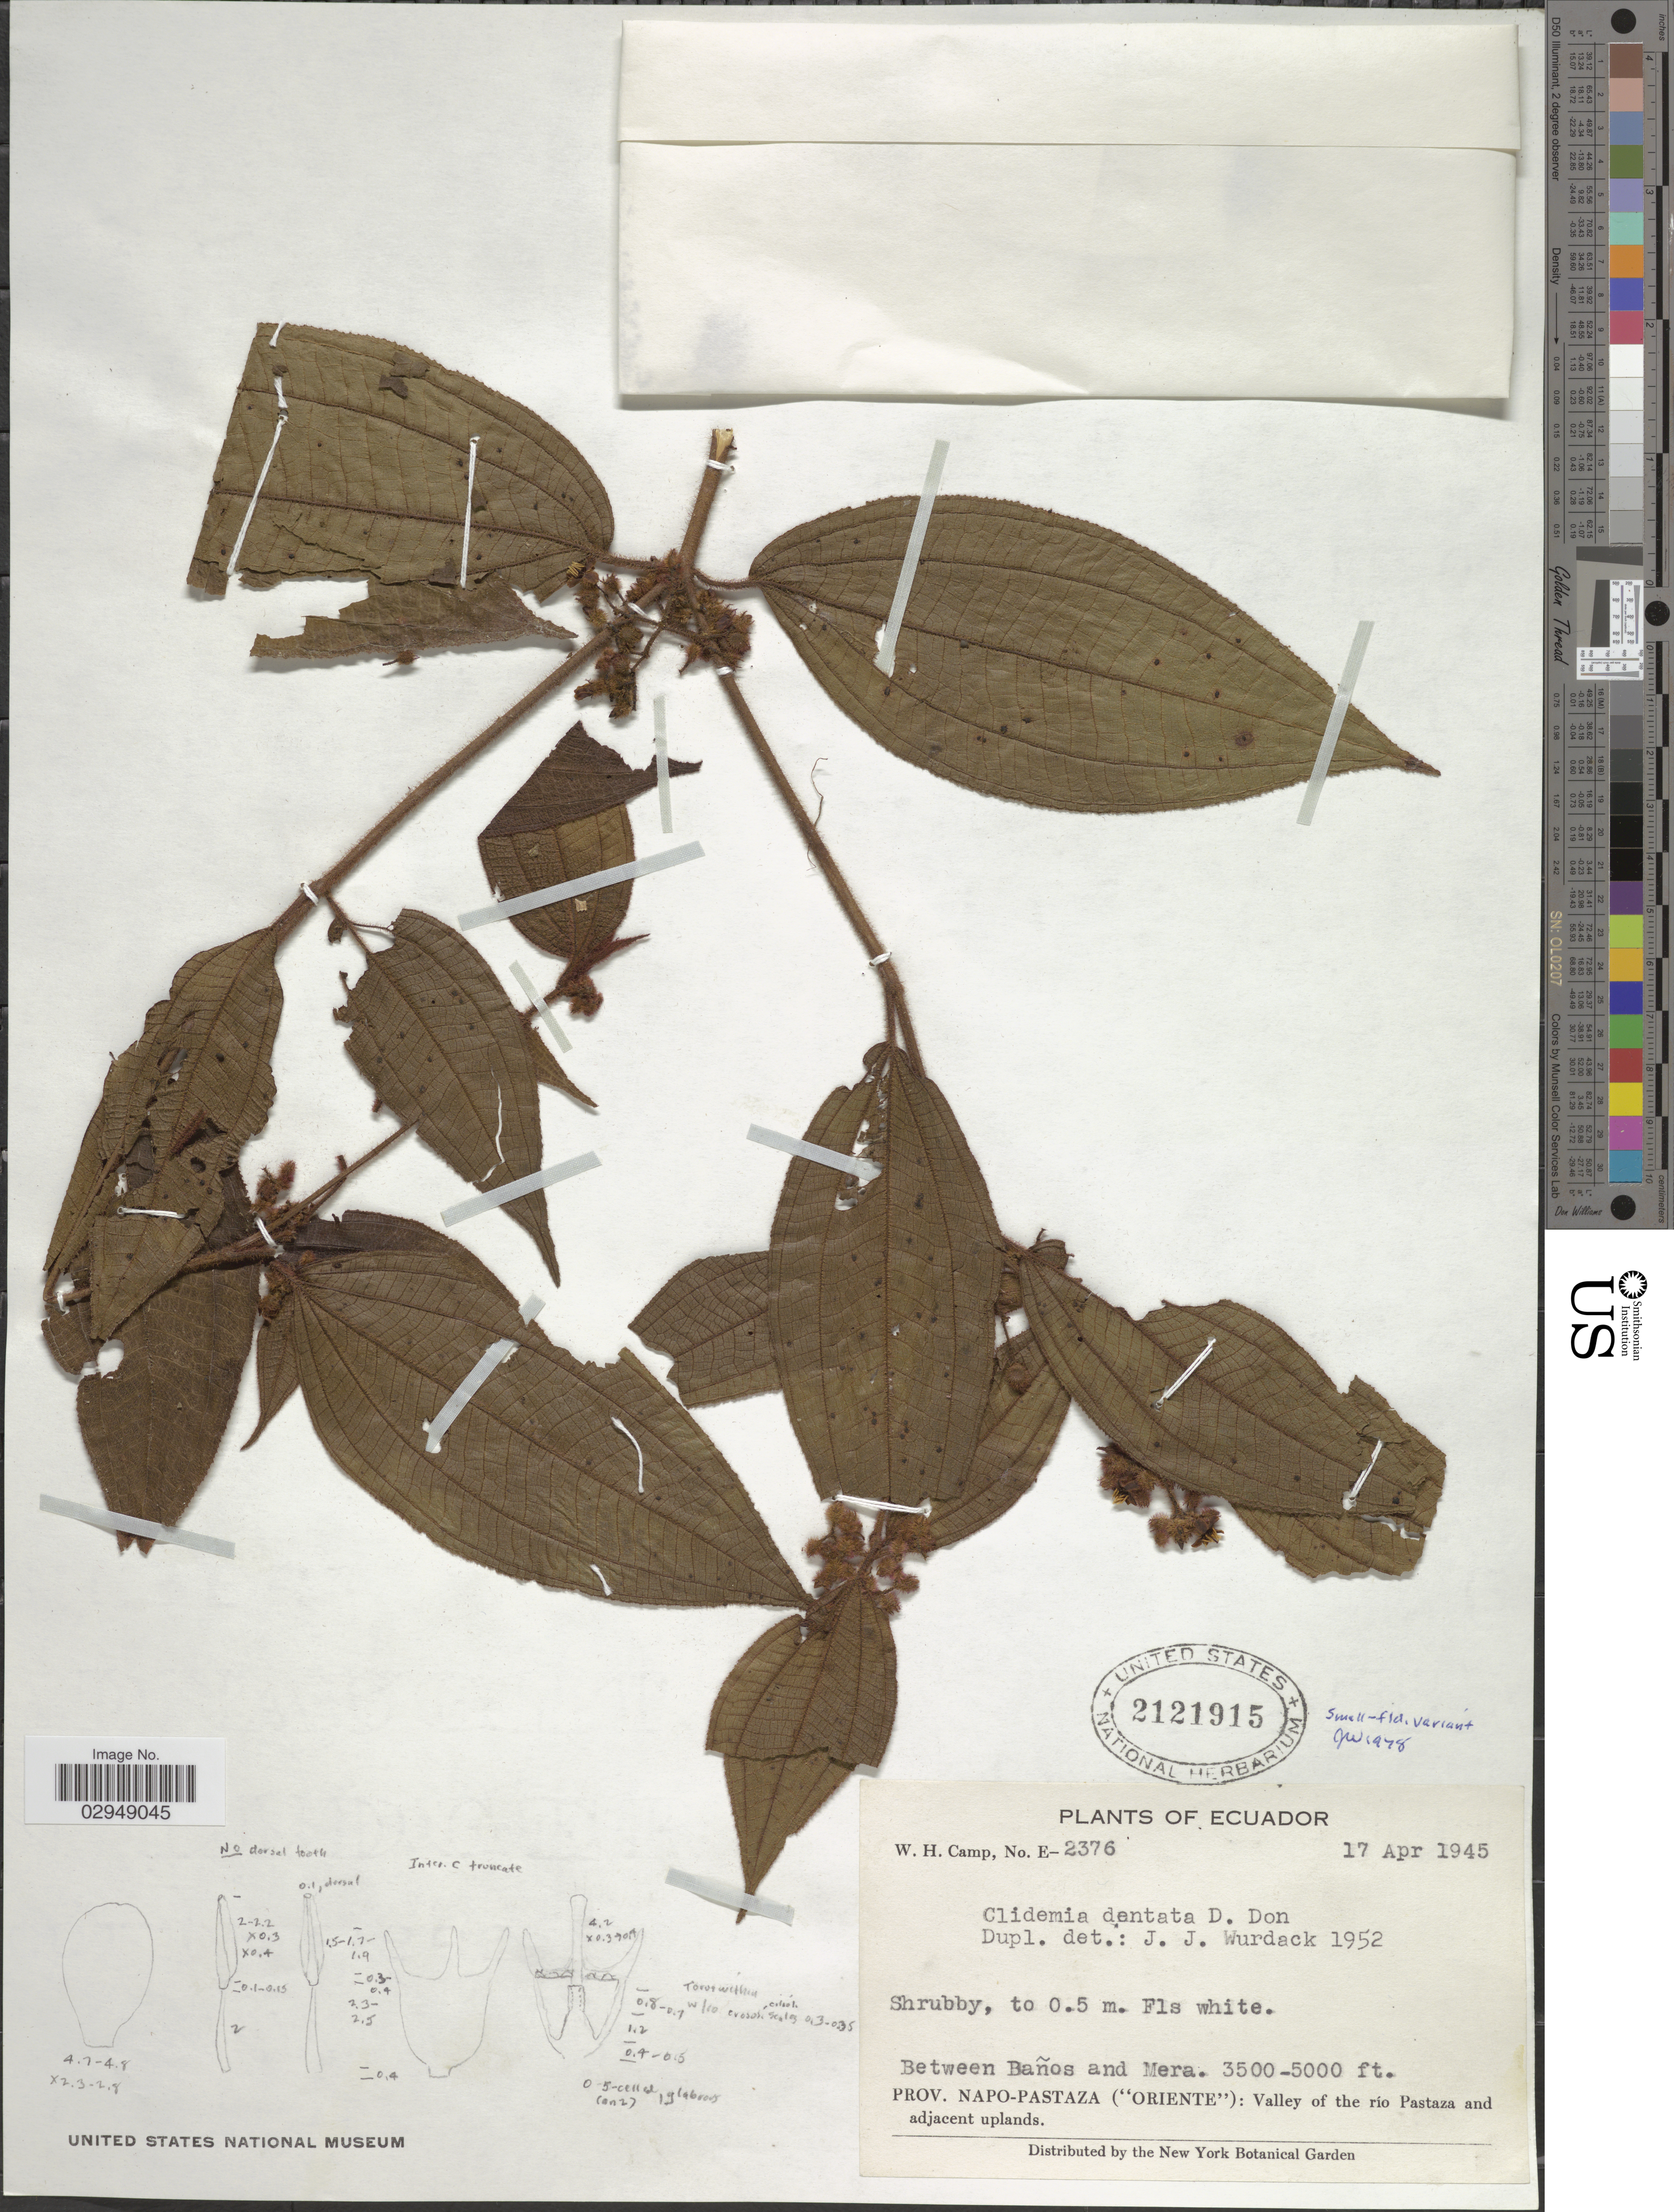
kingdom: Plantae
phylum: Tracheophyta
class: Magnoliopsida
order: Myrtales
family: Melastomataceae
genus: Clidemia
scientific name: Clidemia dentata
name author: D. Don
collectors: W. H. Camp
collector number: E-2376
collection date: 1945-04-17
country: Ecuador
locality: Between Baños and Mera. Prov. Napo-Pastaza ("Oriente"): Valley of the río Pastaza and adjacent uplands.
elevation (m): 1067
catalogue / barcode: US 2121915